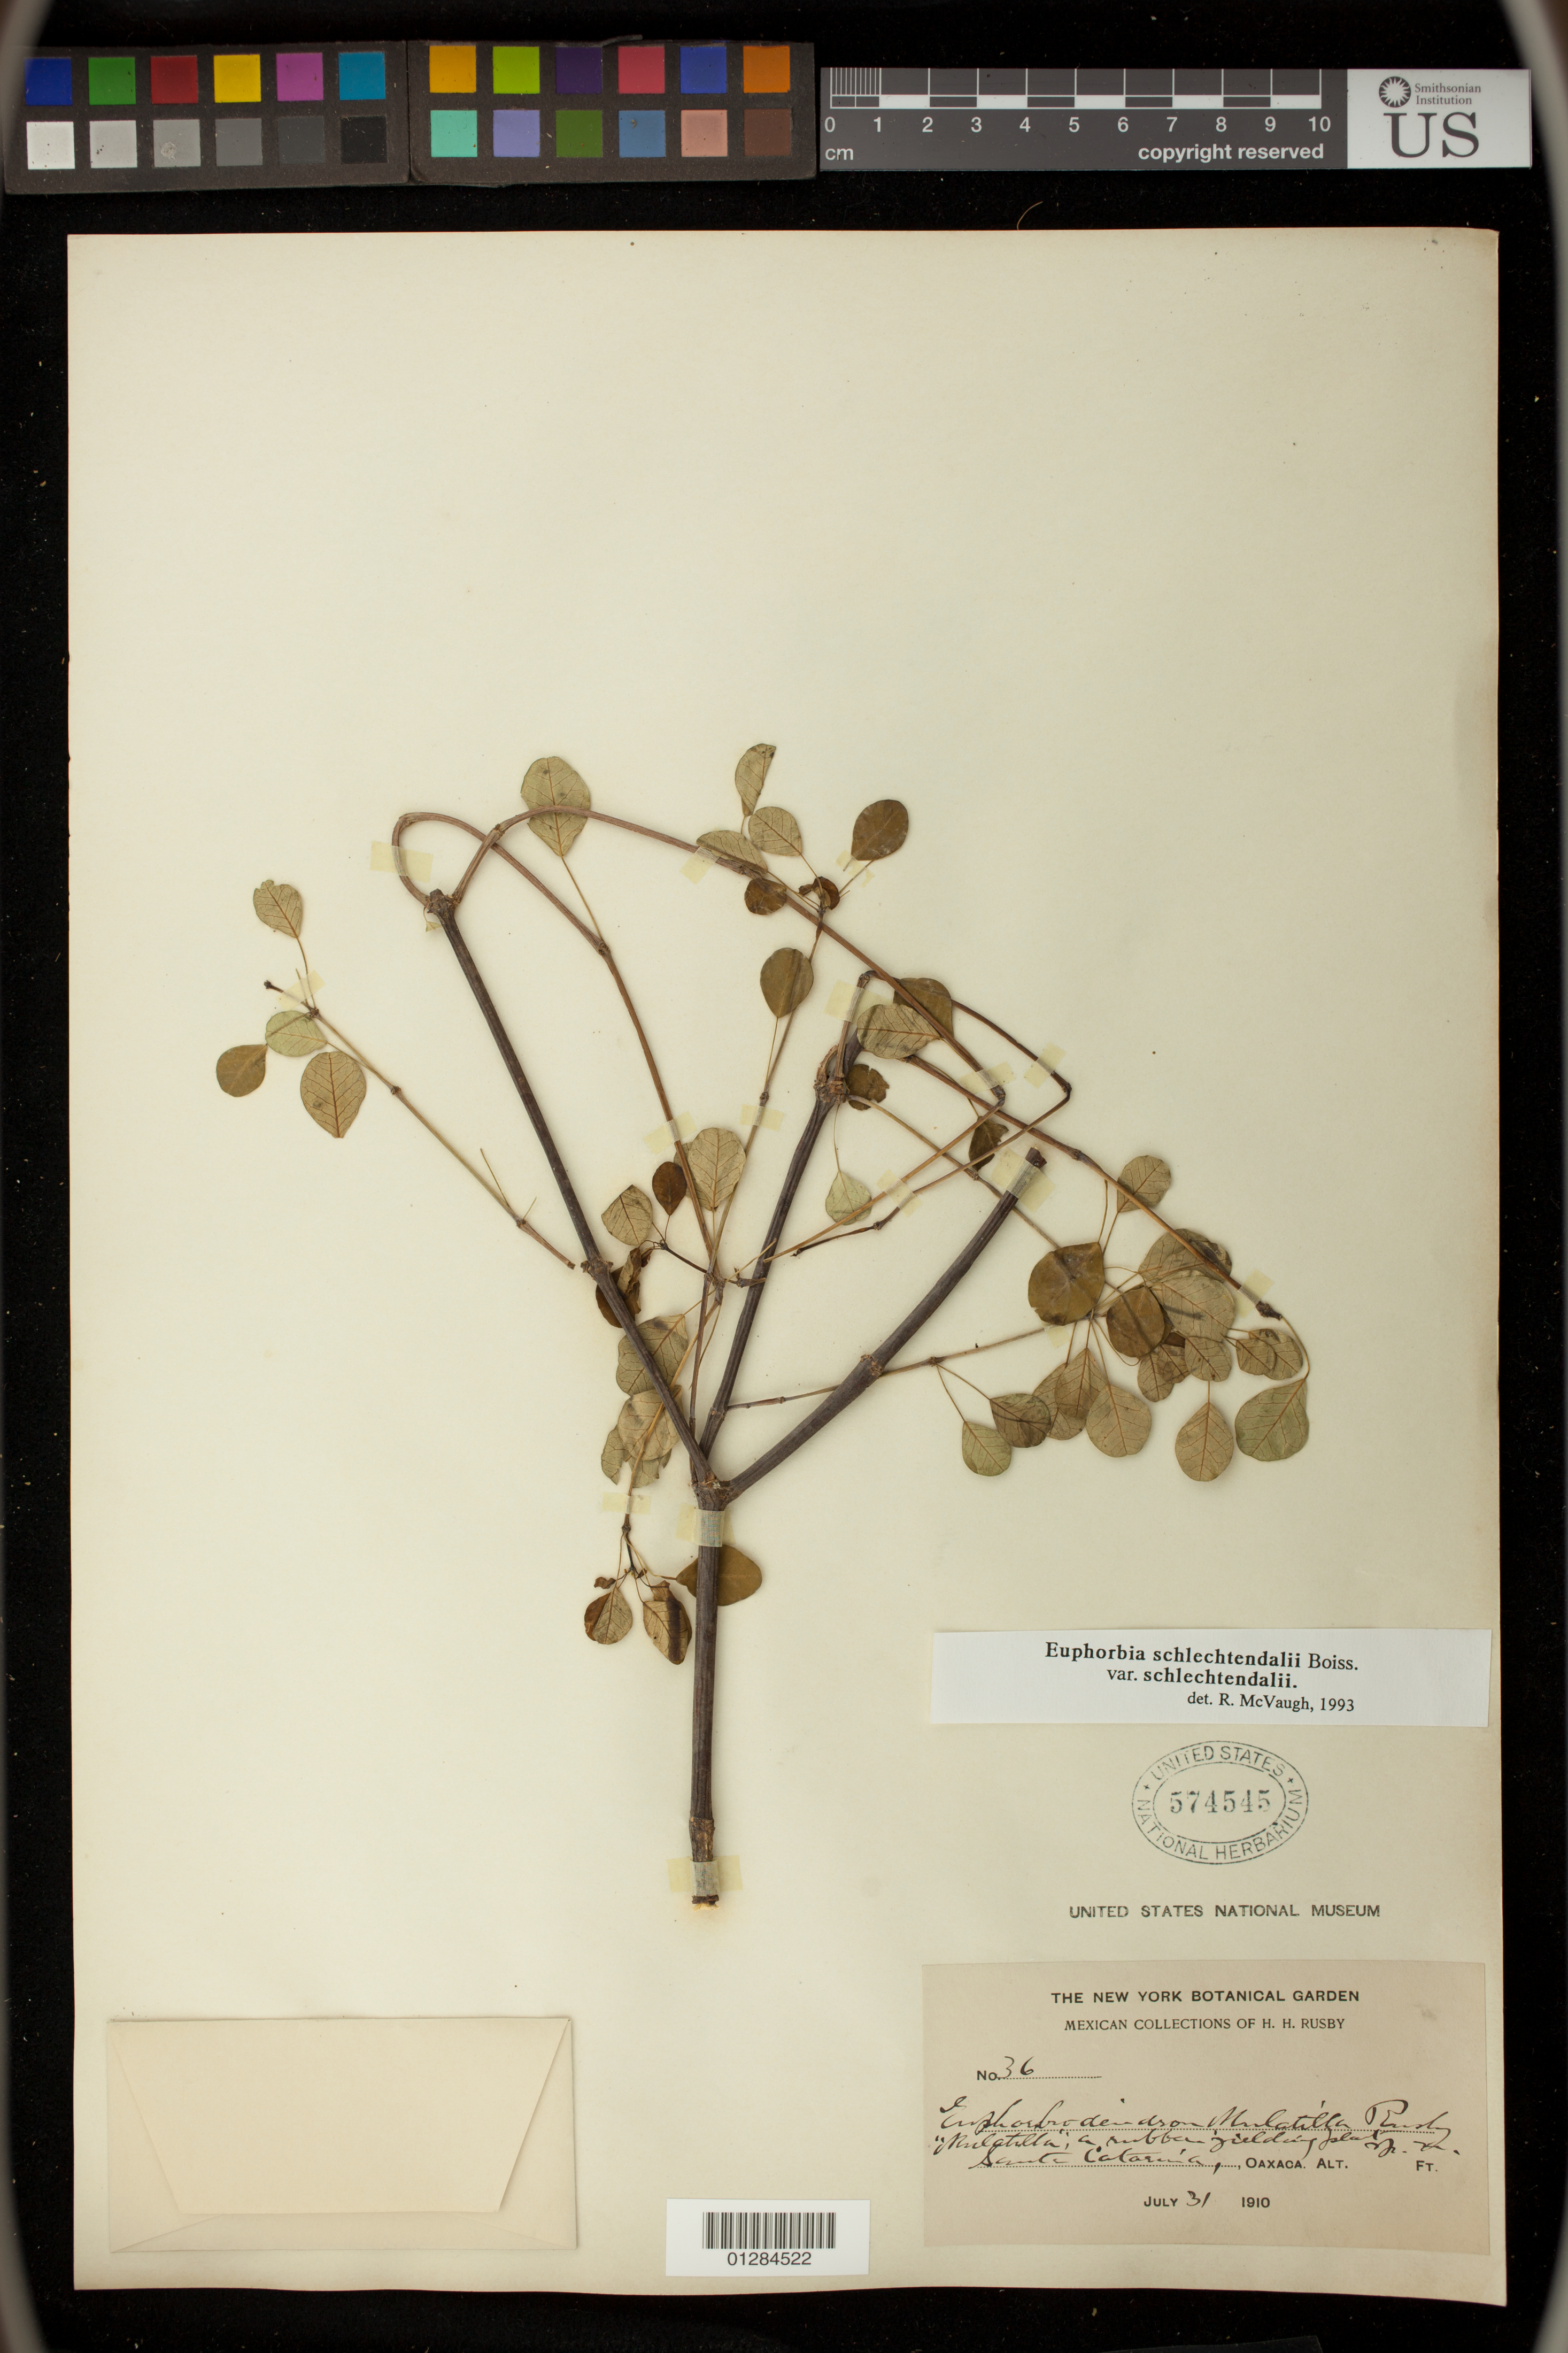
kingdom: Plantae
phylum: Tracheophyta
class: Magnoliopsida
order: Malpighiales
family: Euphorbiaceae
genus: Euphorbia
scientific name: Euphorbia schlechtendalii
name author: Boiss.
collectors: H. H. Rusby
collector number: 36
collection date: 1910-07-31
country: Mexico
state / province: Oaxaca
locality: Santa Catrina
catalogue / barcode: US 574545